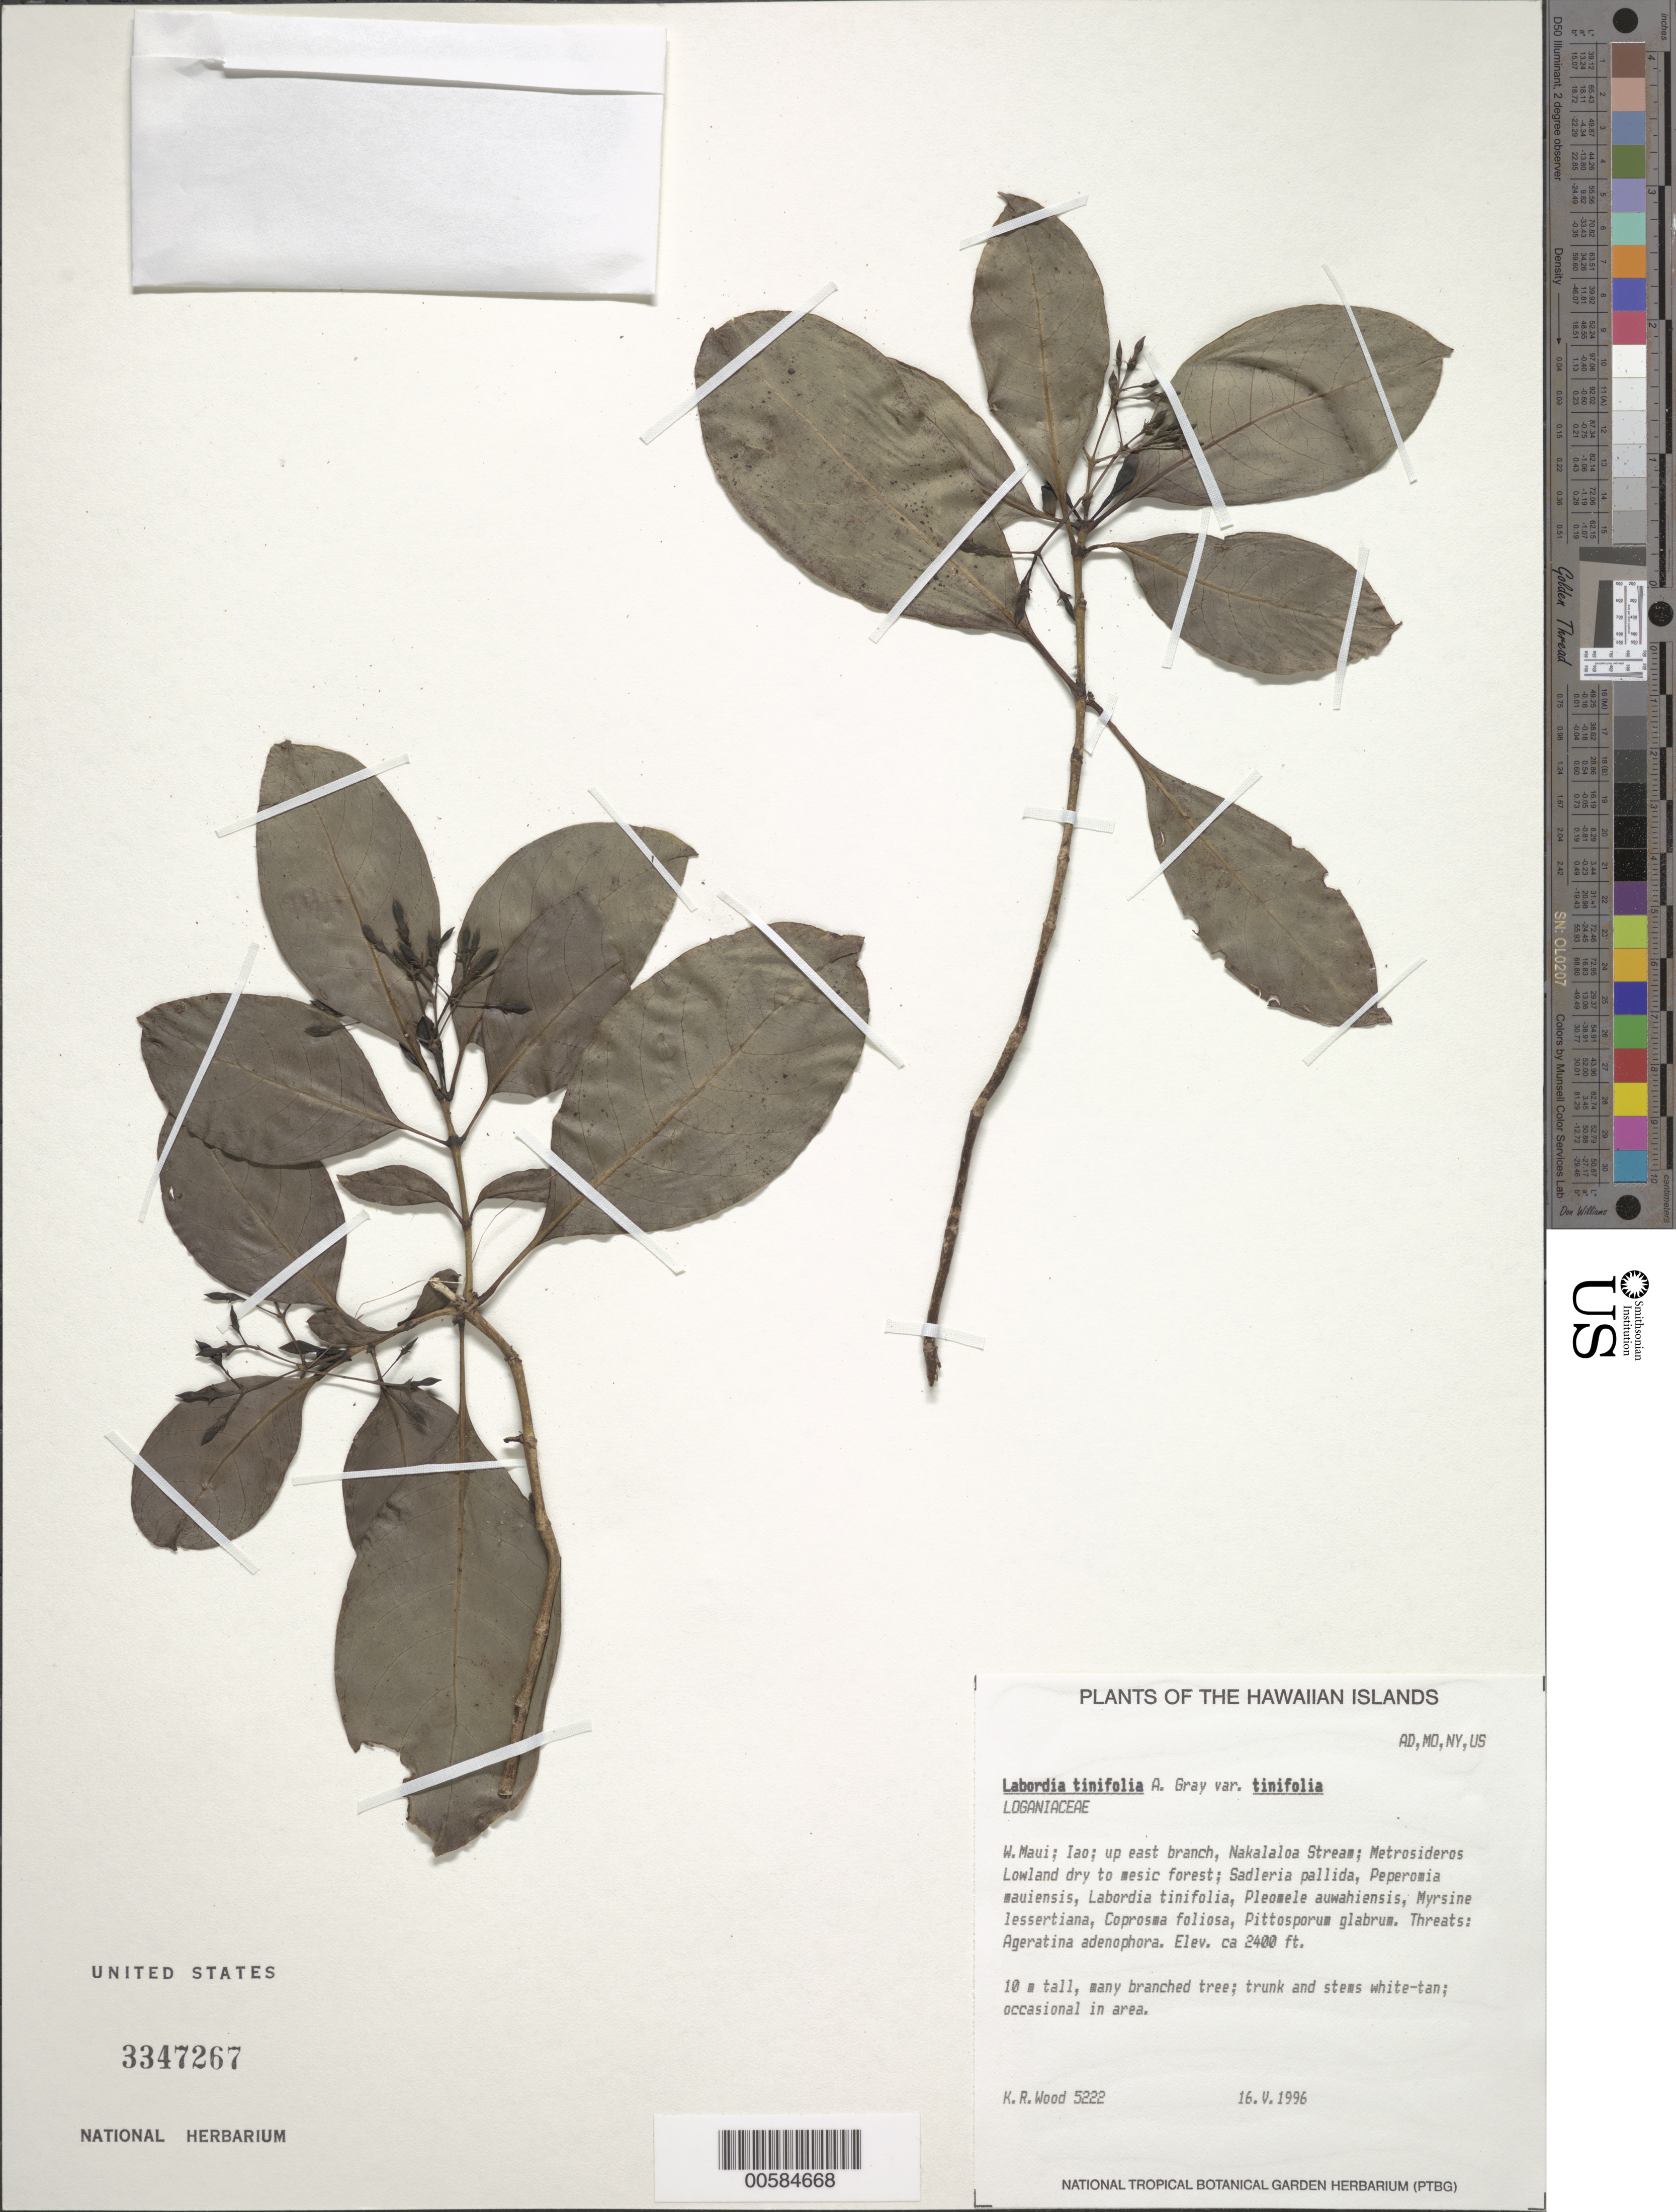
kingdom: Plantae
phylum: Tracheophyta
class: Magnoliopsida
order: Gentianales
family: Loganiaceae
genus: Geniostoma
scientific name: Geniostoma tinifolium var. tinifolium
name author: A. Gray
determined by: Wagner, W. L., (BOT), Smithsonian Institution - National Museum of Natural History (UNITED STATES)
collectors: K. R. Wood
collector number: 5222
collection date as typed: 16 May 1996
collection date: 1996-05-16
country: United States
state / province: Hawaii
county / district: Maui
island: Maui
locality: W Maui; Iao; up E branch, Nakalaloa Stream.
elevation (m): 732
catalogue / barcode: US 3347267